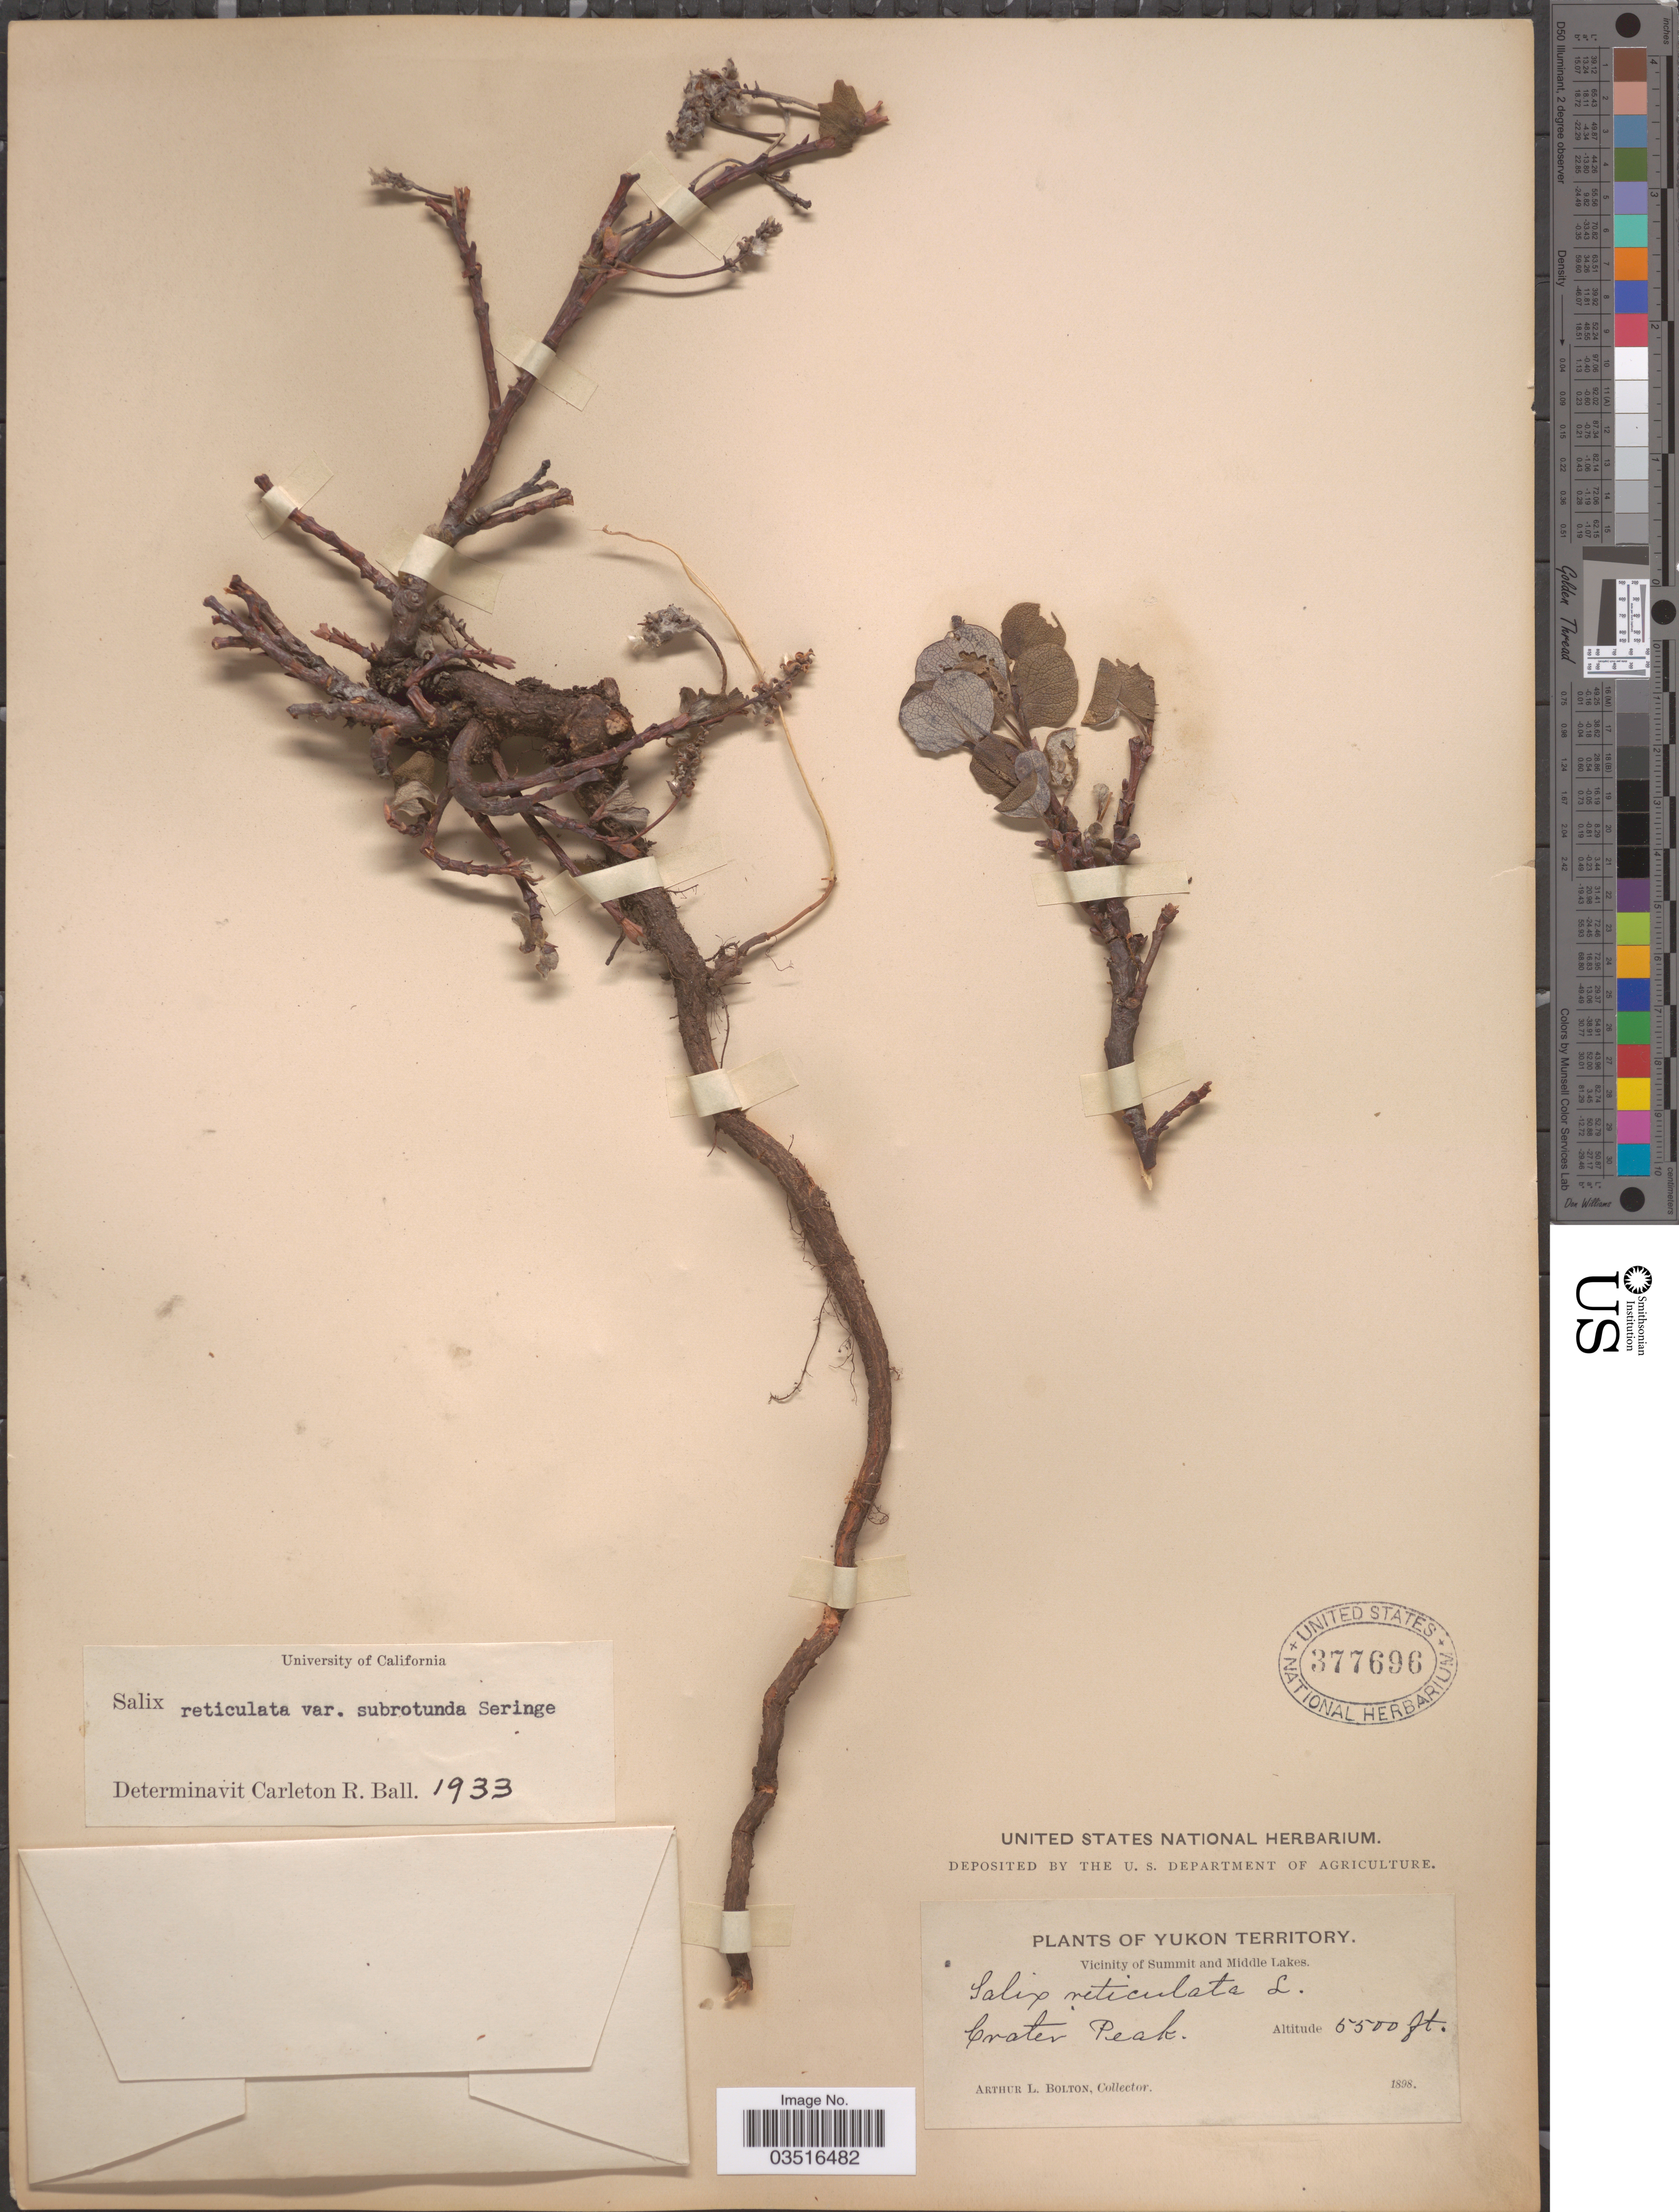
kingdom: Plantae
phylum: Tracheophyta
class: Magnoliopsida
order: Malpighiales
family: Salicaceae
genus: Salix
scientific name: Salix reticulata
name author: L.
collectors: A. Bolton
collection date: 1898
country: Canada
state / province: Yukon Territory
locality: Vicinity of Summit and Middle Lakes. Crater Peak.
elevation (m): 1676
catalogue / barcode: US 377696